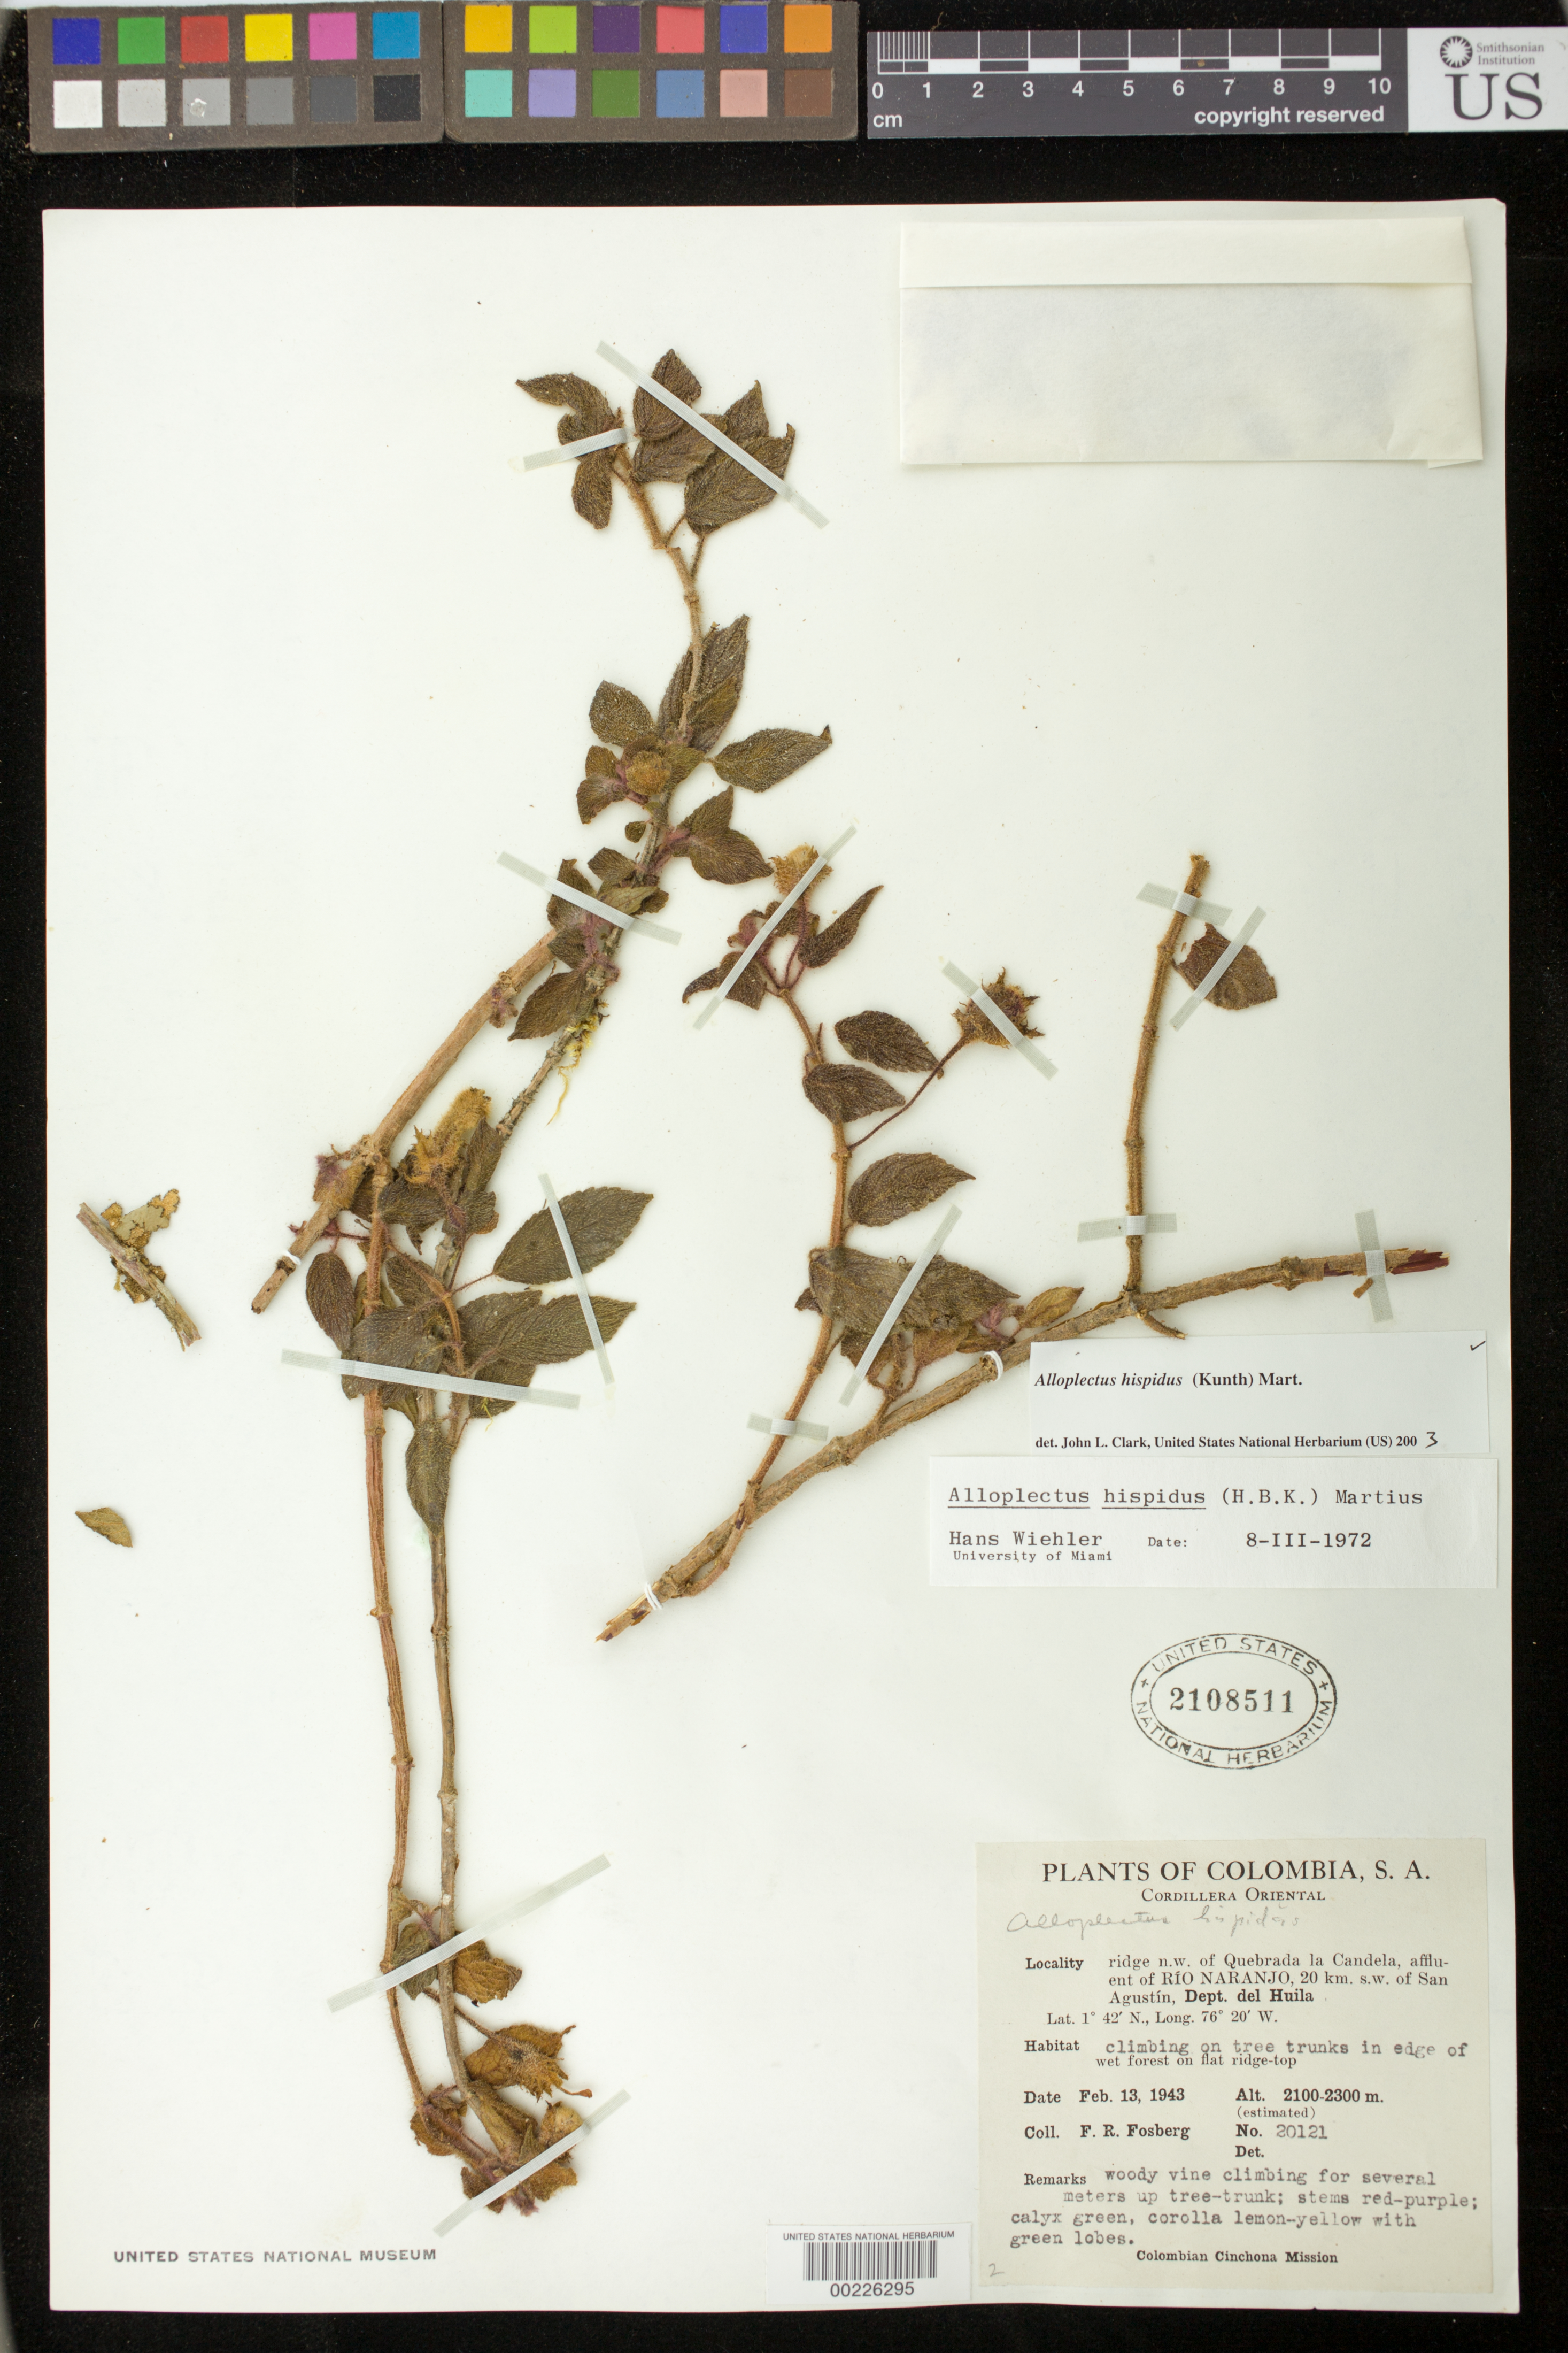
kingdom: Plantae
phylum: Tracheophyta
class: Magnoliopsida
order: Lamiales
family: Gesneriaceae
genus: Alloplectus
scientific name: Alloplectus hispidus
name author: (Kunth) Mart.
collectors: F. R. Fosberg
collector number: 20121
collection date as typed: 13 Feb 1943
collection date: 1943-02-13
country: Colombia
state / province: Huila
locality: Cordillera Oriental, ridge NW of Quebrada la Candela, affluent of Rio Naranjo, 20 km SW of San Agustin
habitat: Climbing on tree trunks in edge of wet forest on flat ridge-top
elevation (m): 2100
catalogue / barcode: US 2108511